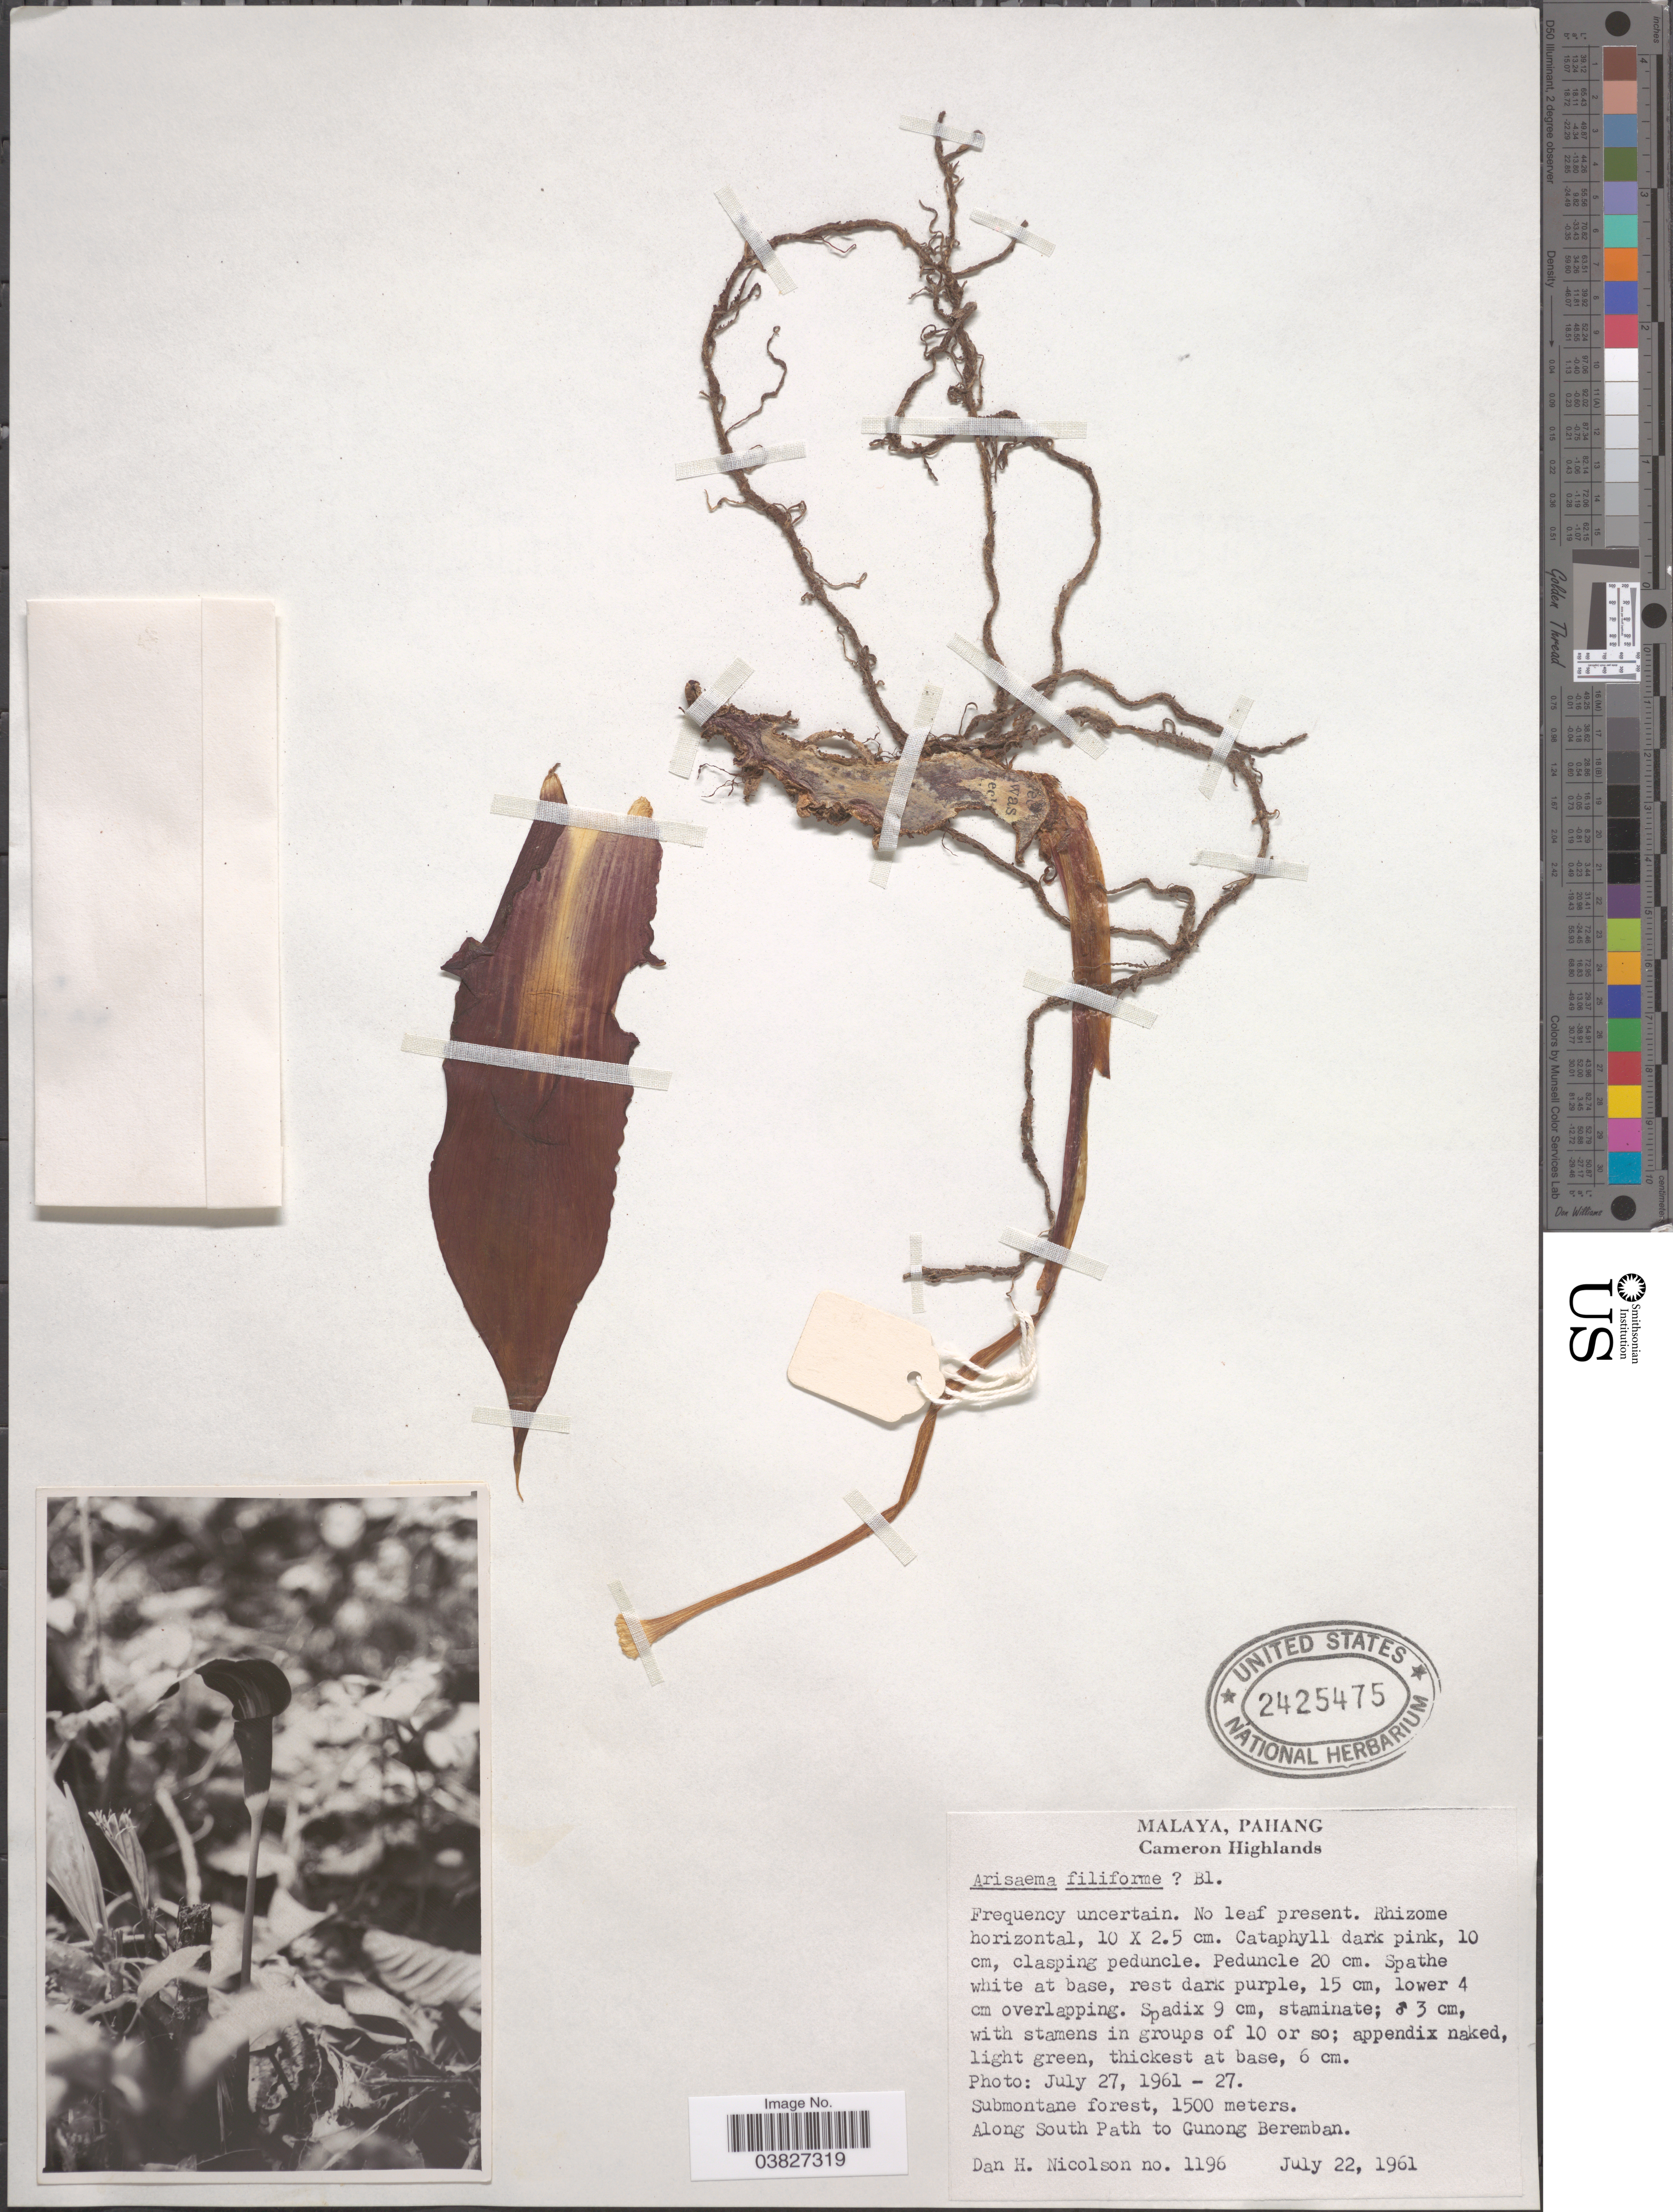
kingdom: Plantae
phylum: Tracheophyta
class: Liliopsida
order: Alismatales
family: Araceae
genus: Arisaema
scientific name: Arisaema filiforme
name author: (Reinw.) Blume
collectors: D. H. Nicolson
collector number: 1196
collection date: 1961-07-22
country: Malaysia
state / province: Pahang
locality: Malaya. Cameron Highlands. Along South Path to Gunong Beremban.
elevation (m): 1500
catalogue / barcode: US 2425475